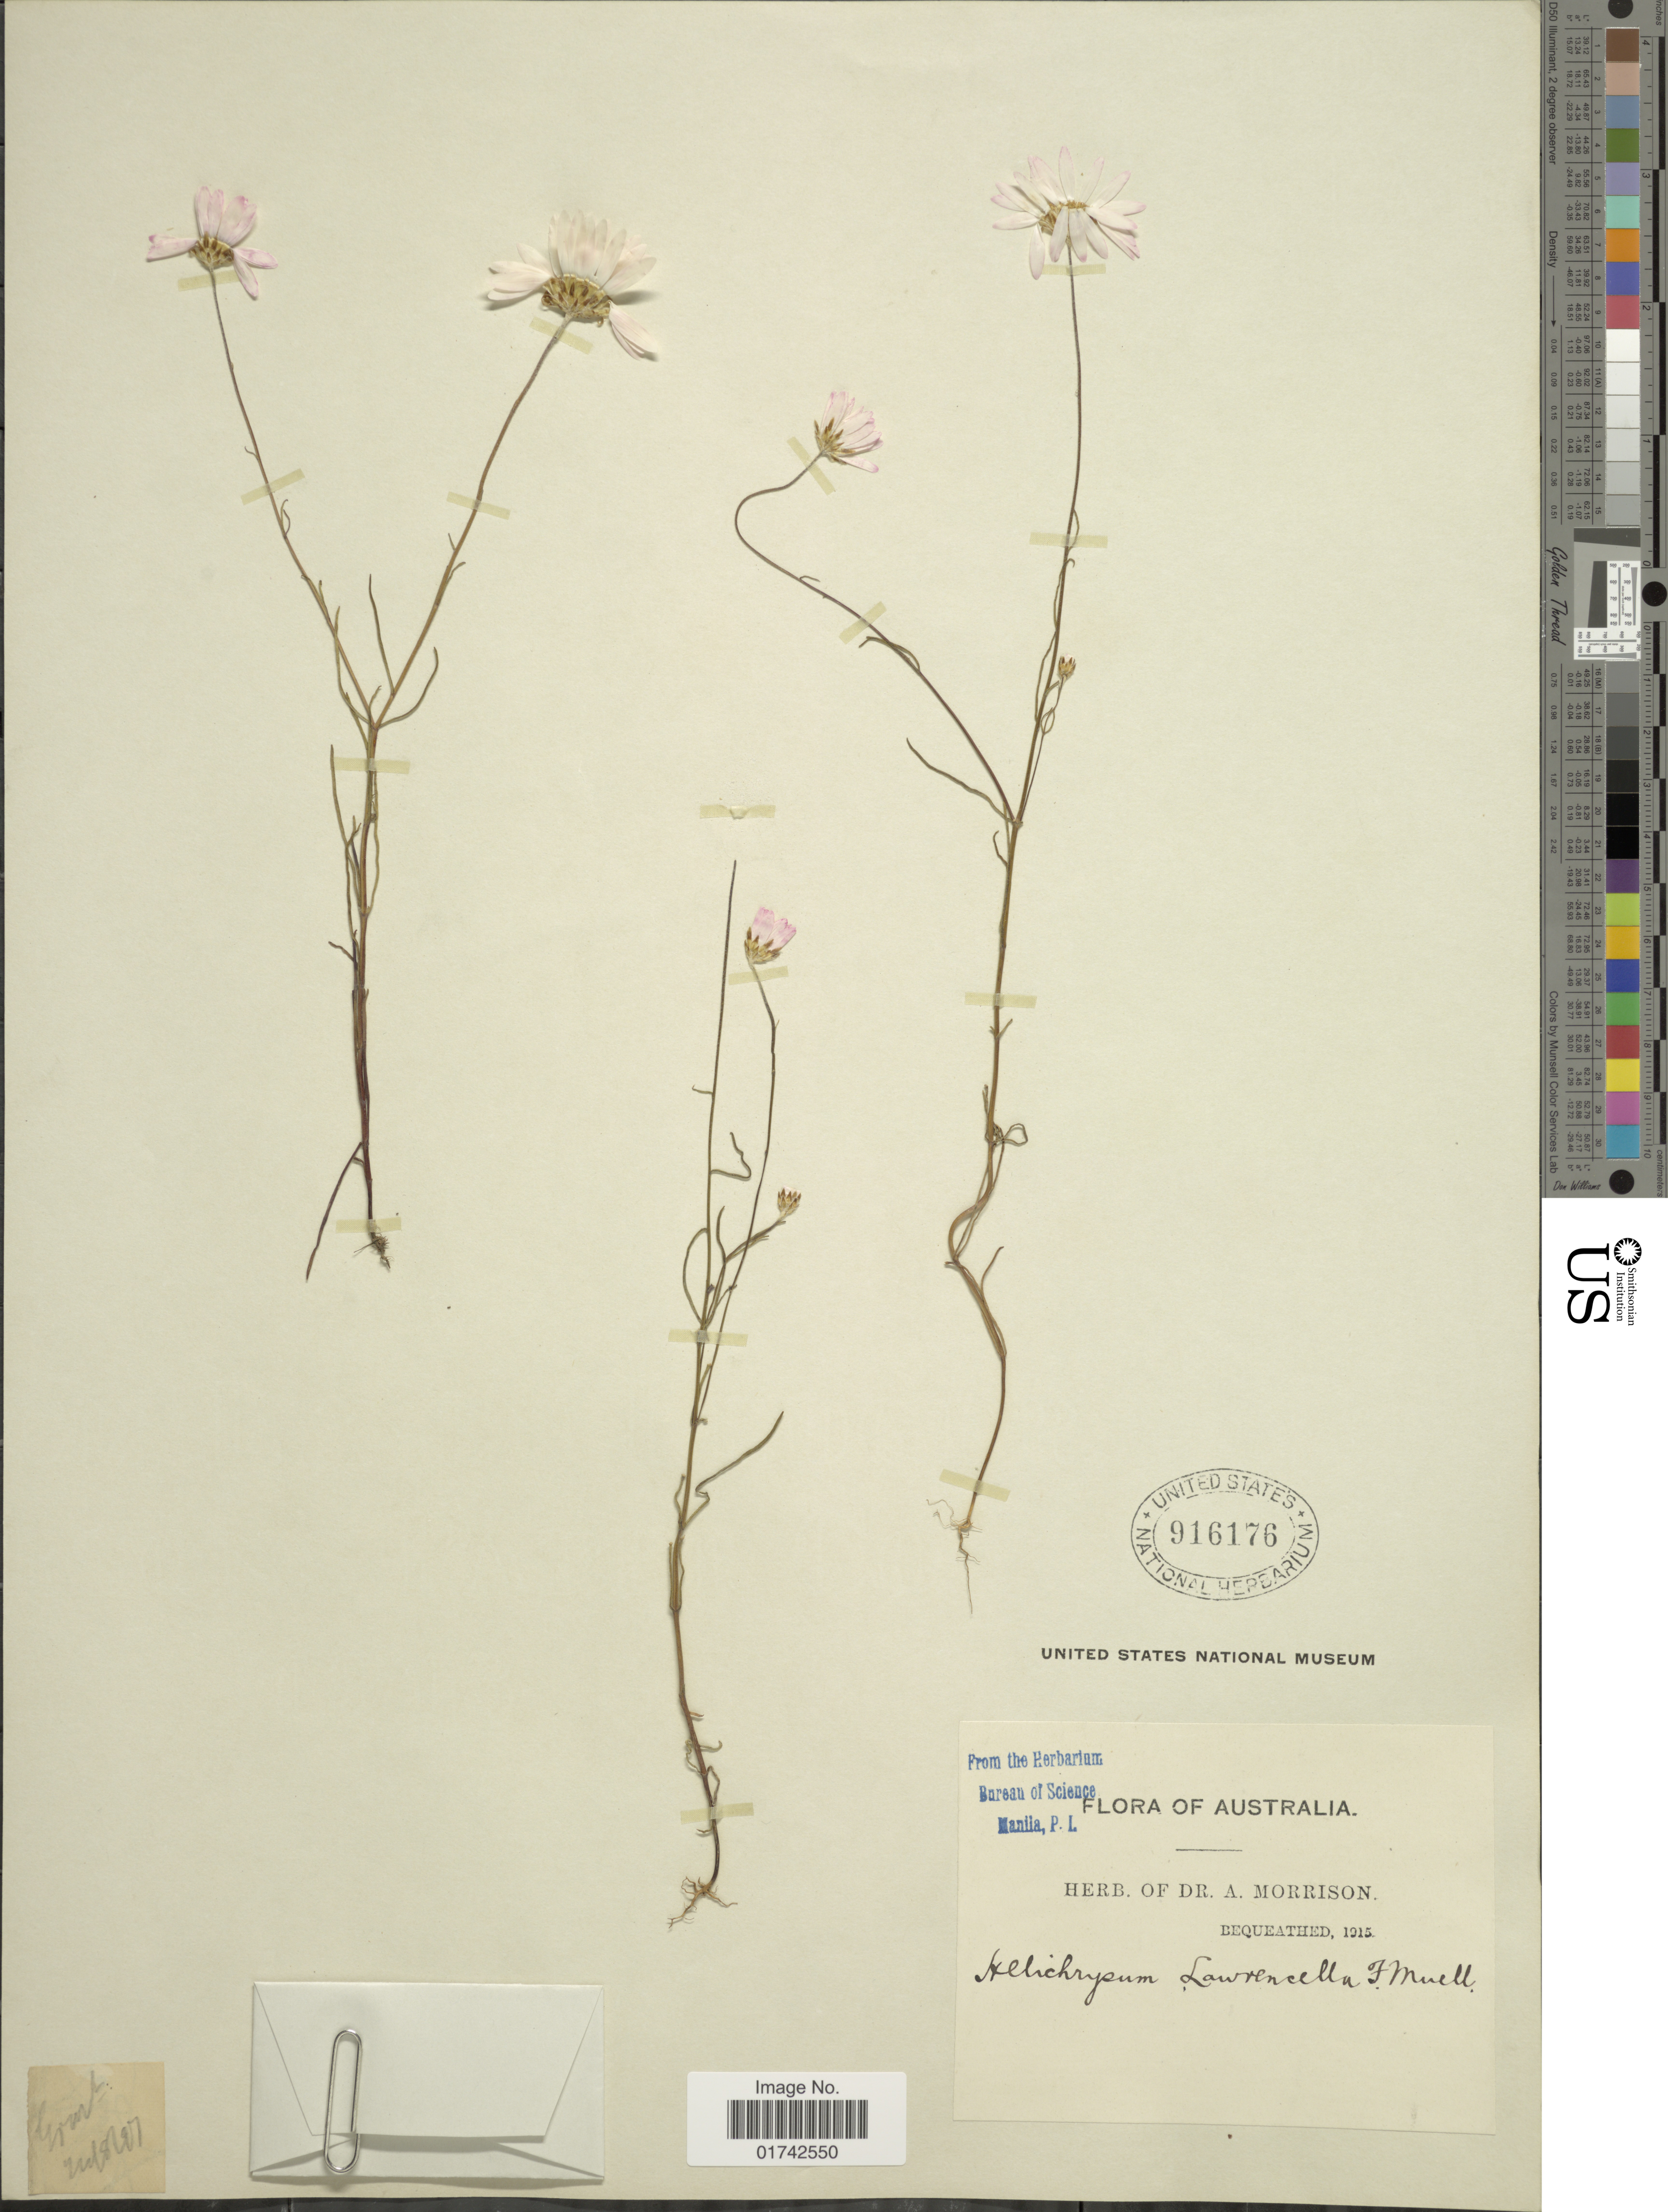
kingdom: Plantae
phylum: Tracheophyta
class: Magnoliopsida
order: Asterales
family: Asteraceae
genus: Helichrysum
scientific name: Helichrysum lawrencella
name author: F. Muell. ex Benth.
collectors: ex herb. Dr. A. Morrison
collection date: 1915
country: Australia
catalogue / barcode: US 916176